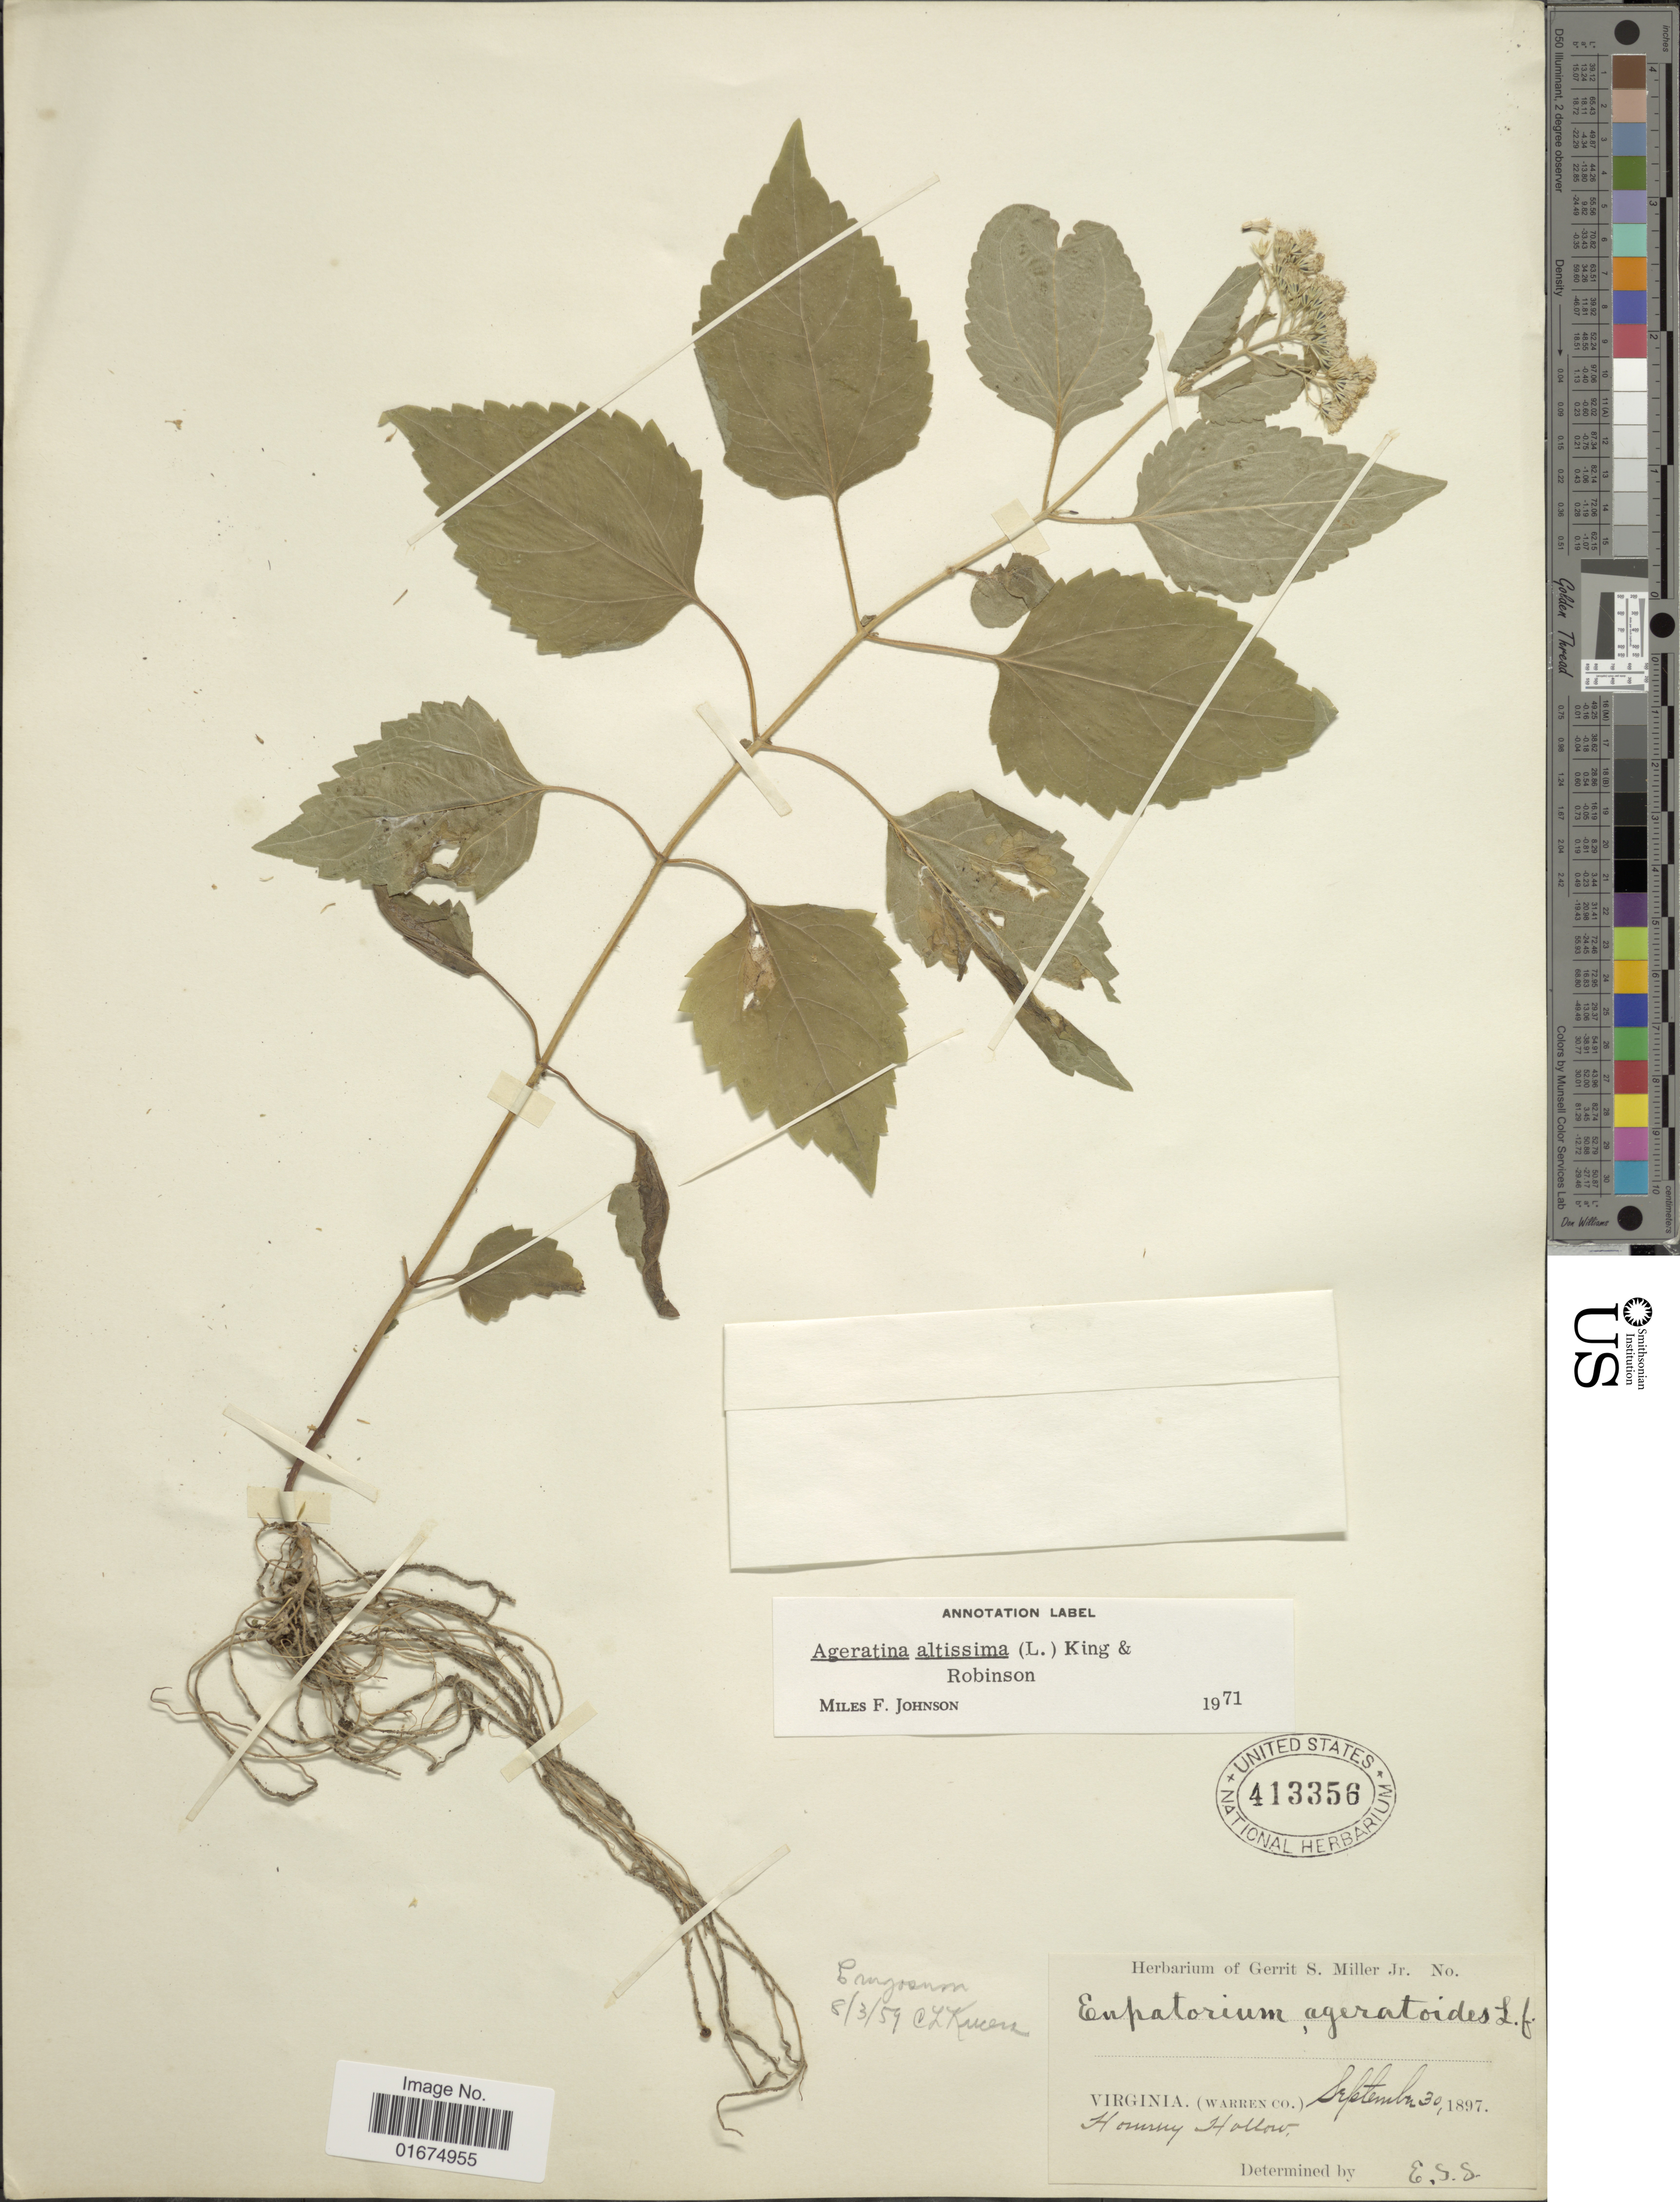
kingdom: Plantae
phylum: Tracheophyta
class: Magnoliopsida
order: Asterales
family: Asteraceae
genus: Ageratina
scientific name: Ageratina altissima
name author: (L.) R.M. King & H. Rob.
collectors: ex herb. Gerrit S. Miller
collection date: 1897-09-30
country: United States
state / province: Virginia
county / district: Warren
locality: Hommy [interpreted] Hollow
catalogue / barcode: US 413356